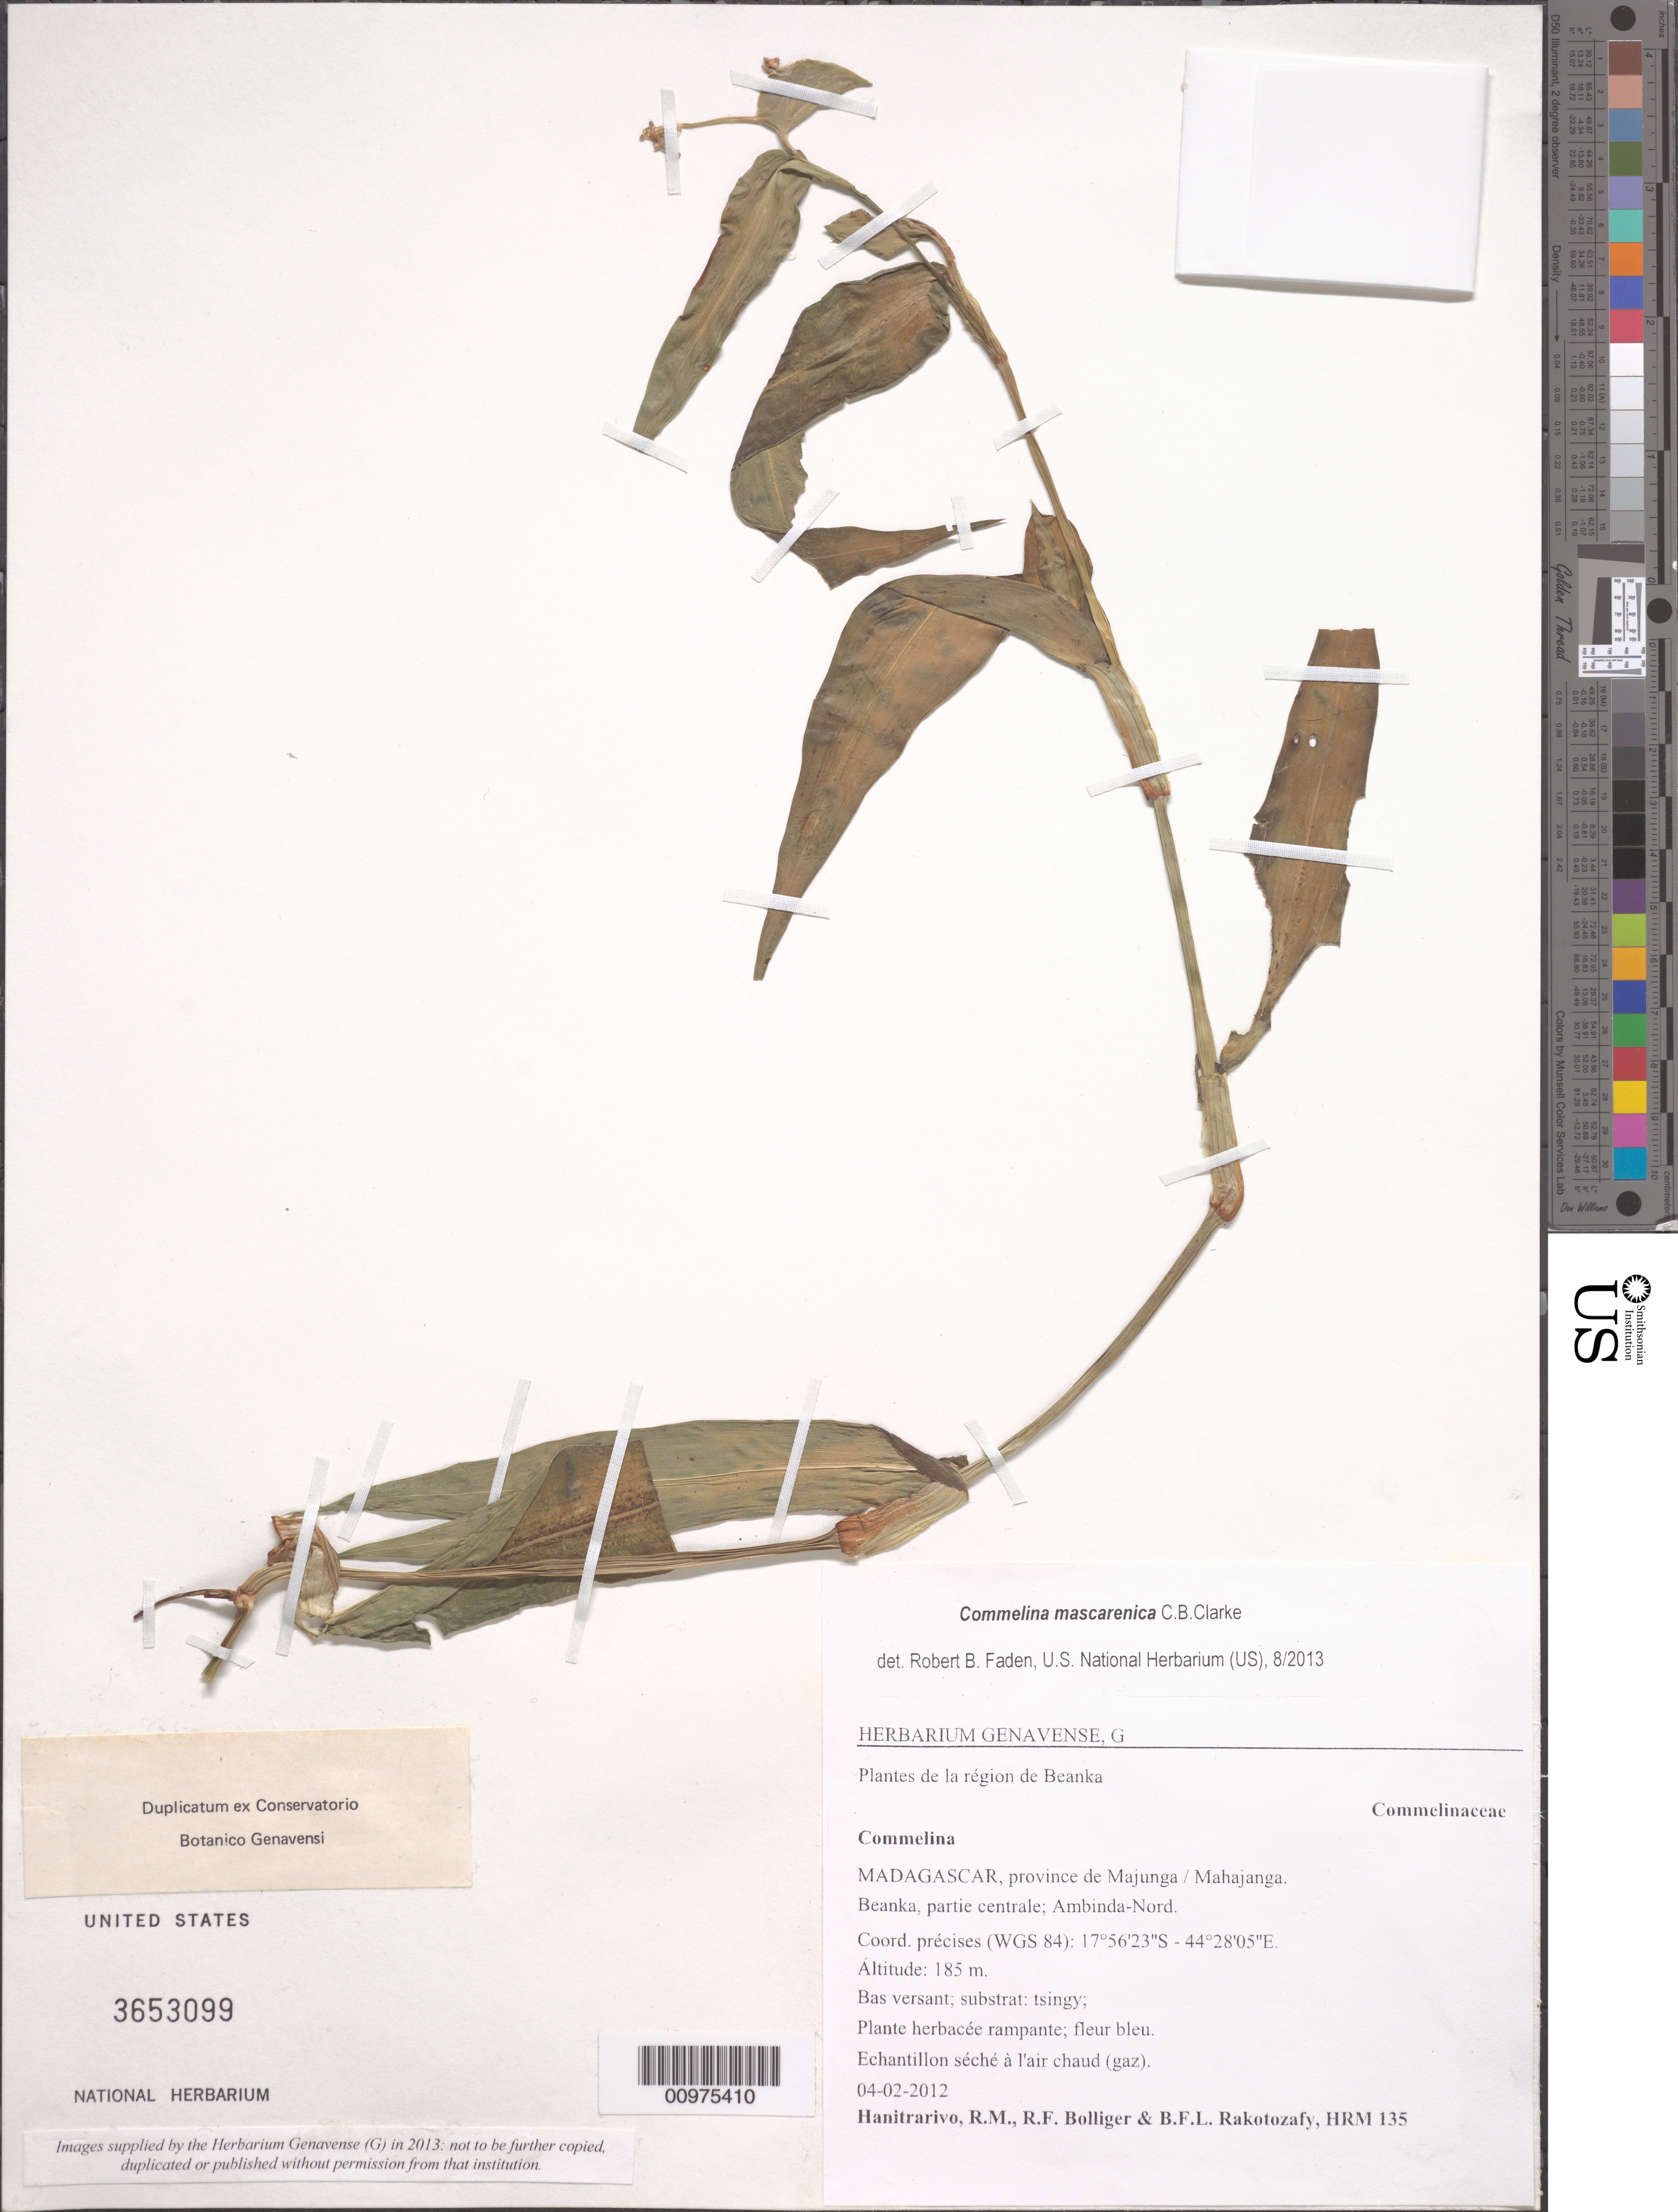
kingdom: Plantae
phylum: Tracheophyta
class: Liliopsida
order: Commelinales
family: Commelinaceae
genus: Commelina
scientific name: Commelina mascarenica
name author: C.B. Clarke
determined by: Faden, Robert B., (US), Smithsonian Institution - National Museum of Natural History (UNITED STATES)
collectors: R. Hanitrarivo et al.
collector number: HRM 135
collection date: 2012-02-04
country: Madagascar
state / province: Melaky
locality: Beanka, partie centrale; Ambinda-Nord.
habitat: Bas versant; substrat: tsingy;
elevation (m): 185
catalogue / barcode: US 3653099